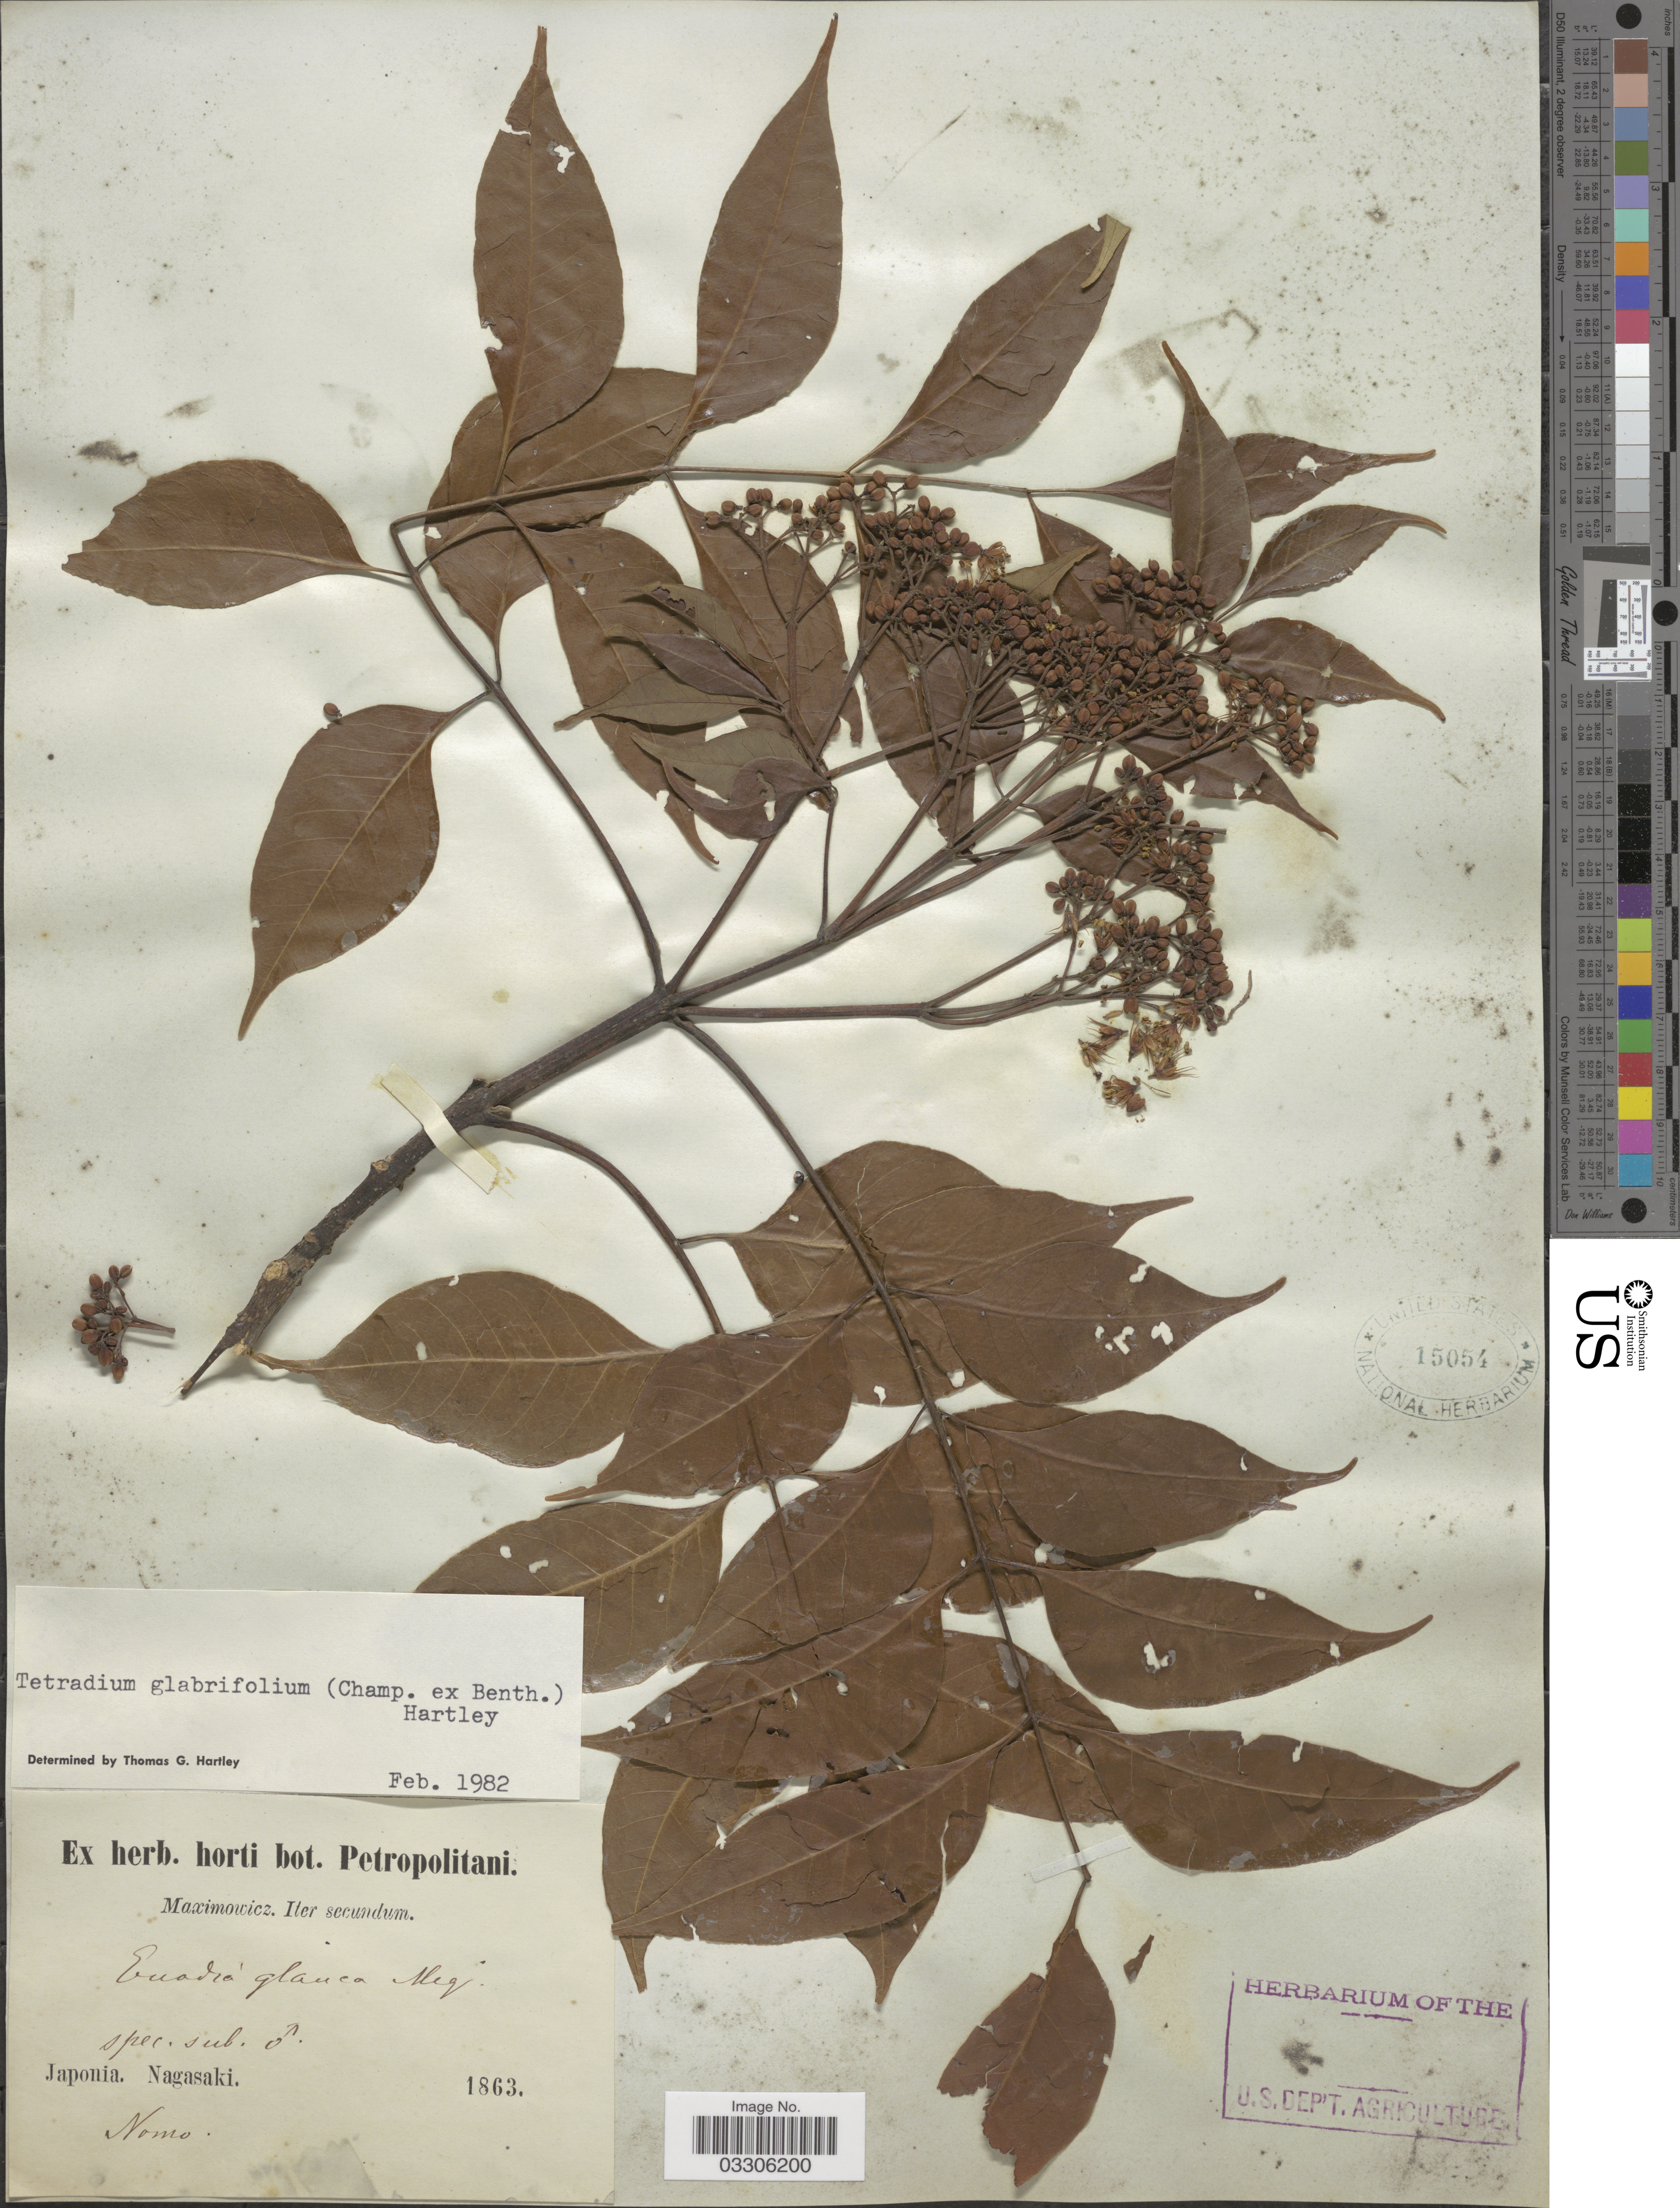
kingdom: Plantae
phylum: Tracheophyta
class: Magnoliopsida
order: Sapindales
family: Rutaceae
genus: Tetradium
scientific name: Tetradium glabrifolium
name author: (Champ. ex Benth.) T.G. Hartley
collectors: Maximowicz, --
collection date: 1863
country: Japan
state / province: Nagasaki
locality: Japonia. Nomo.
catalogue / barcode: US 15054